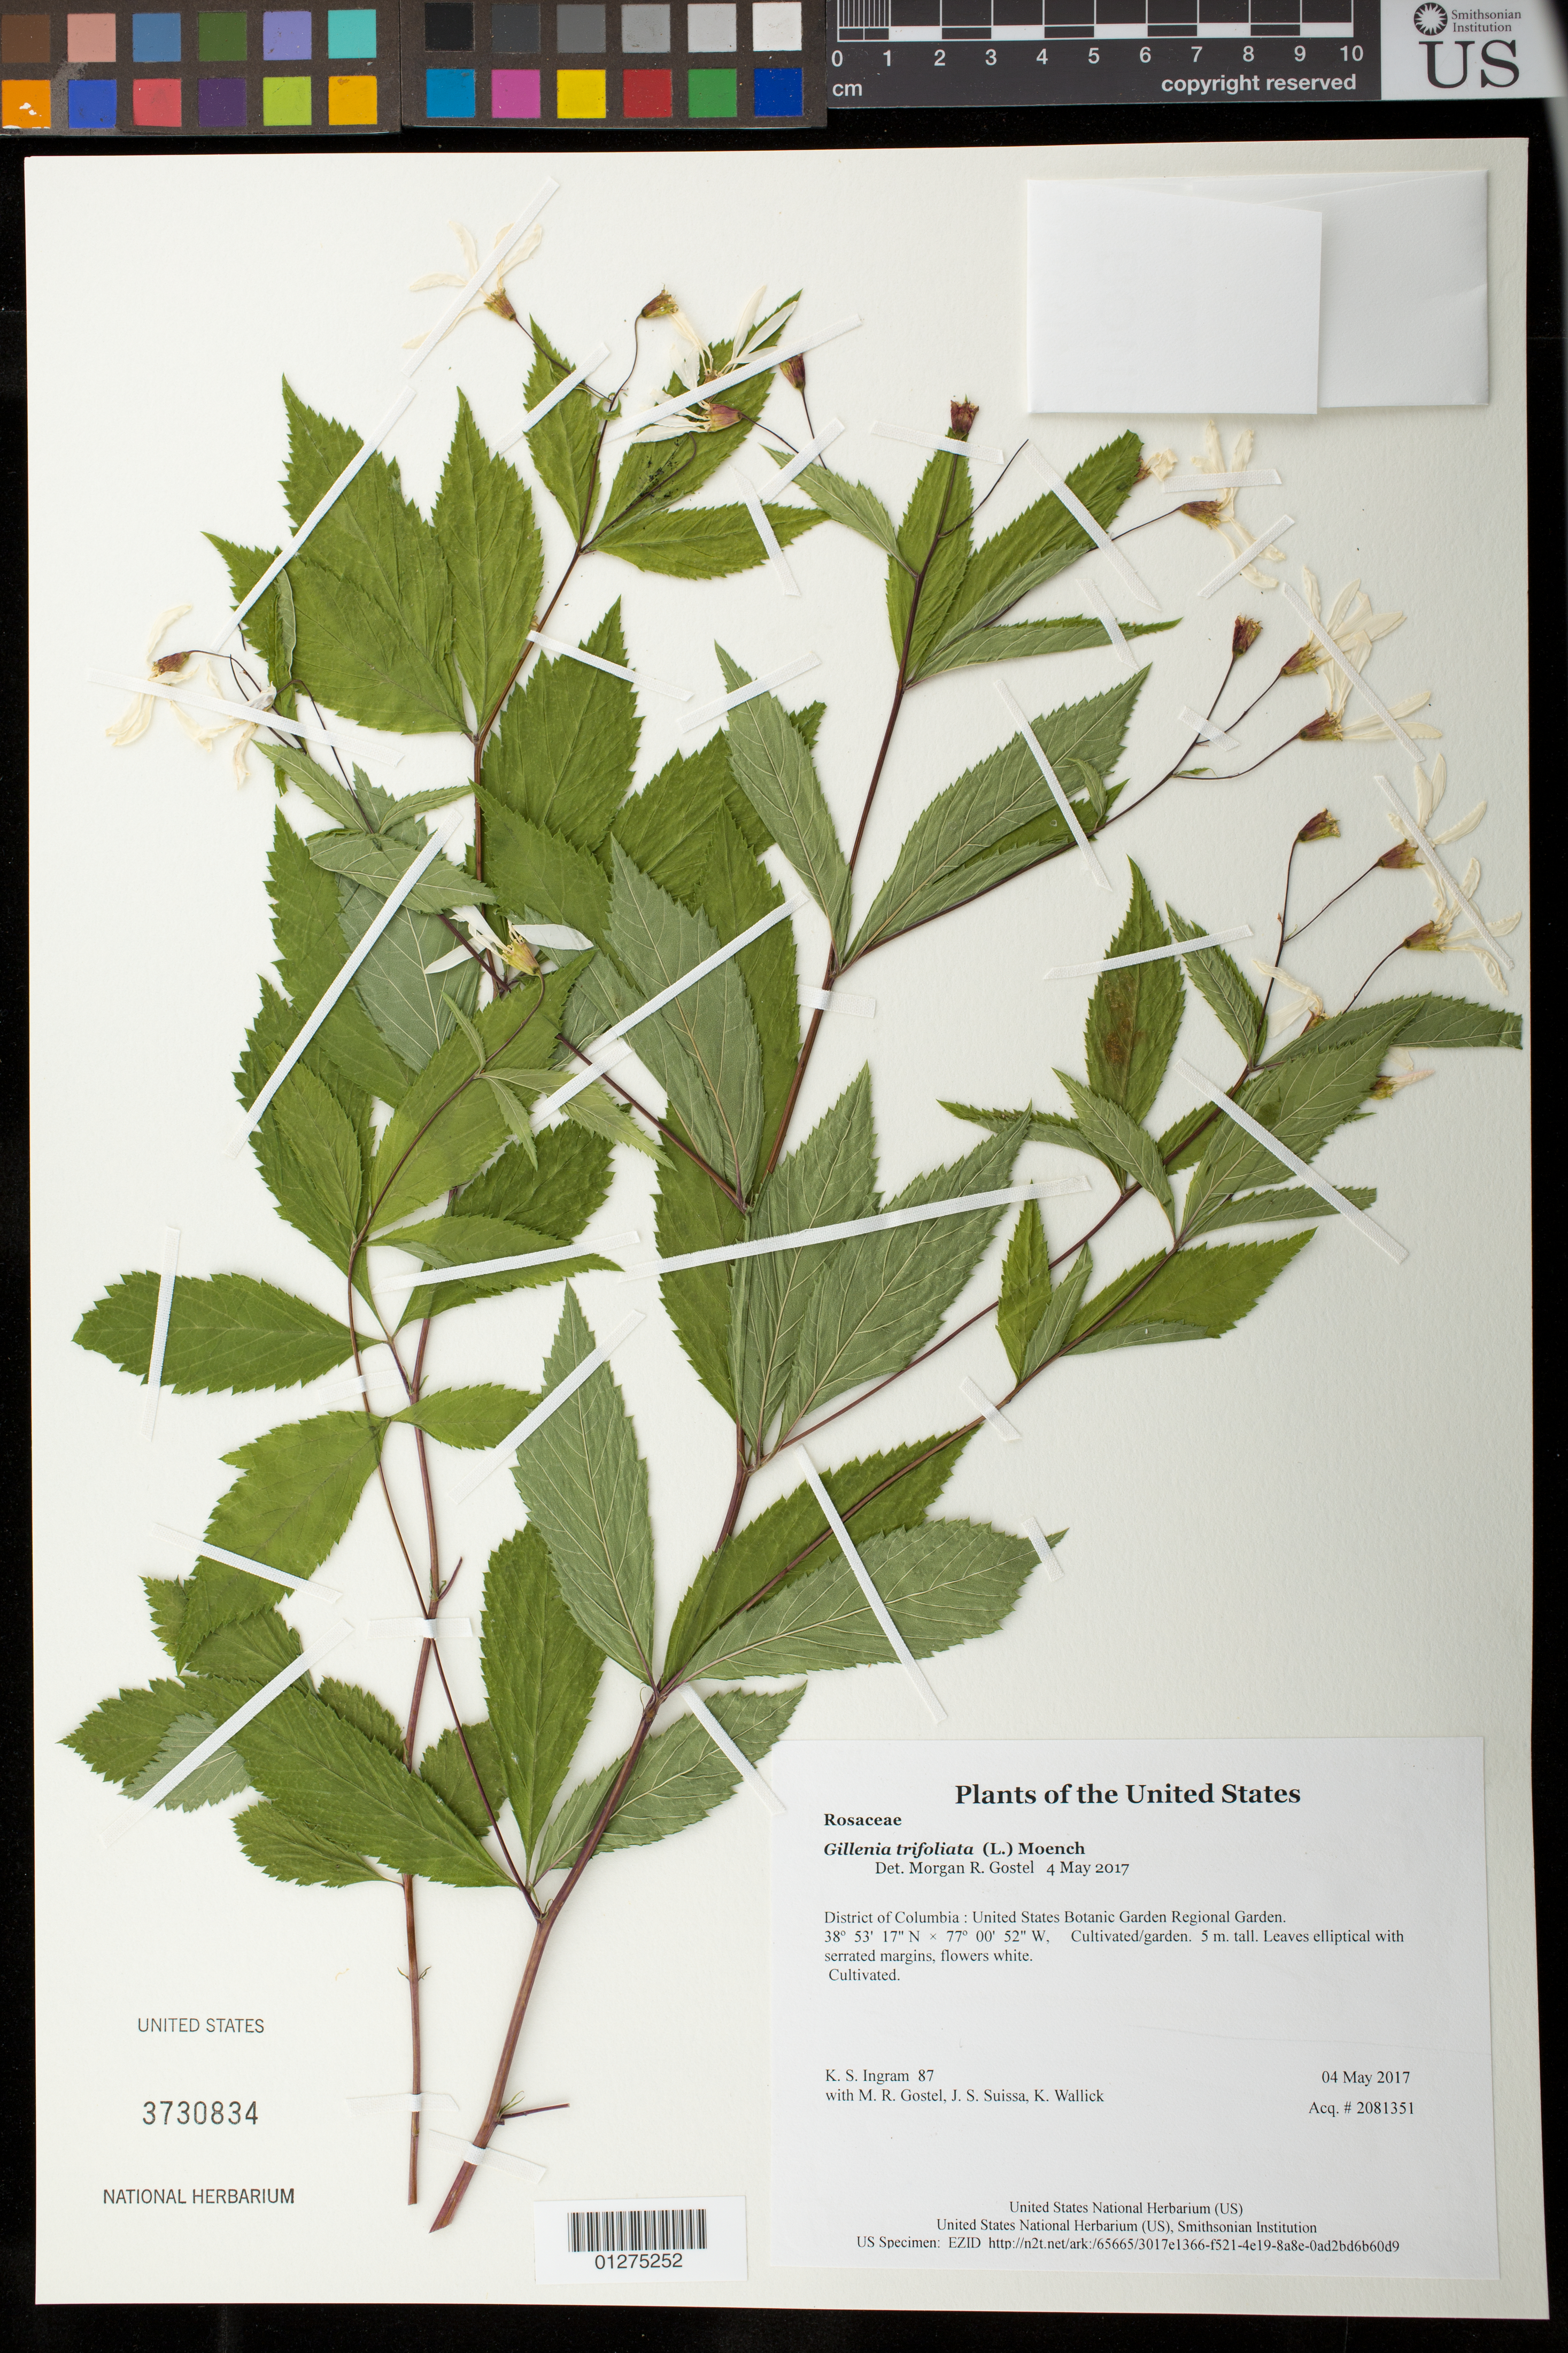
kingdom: Plantae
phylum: Tracheophyta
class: Magnoliopsida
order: Rosales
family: Rosaceae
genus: Gillenia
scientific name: Gillenia trifoliata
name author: (L.) Moench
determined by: Gostel, M. R.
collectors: K. S. Ingram, M. R. Gostel, J. S. Suissa & K. Wallick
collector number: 87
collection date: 2017-05-04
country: United States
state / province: District of Columbia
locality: United States Botanic Garden Regional Garden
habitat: Cultivated/garden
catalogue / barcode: US 3730834